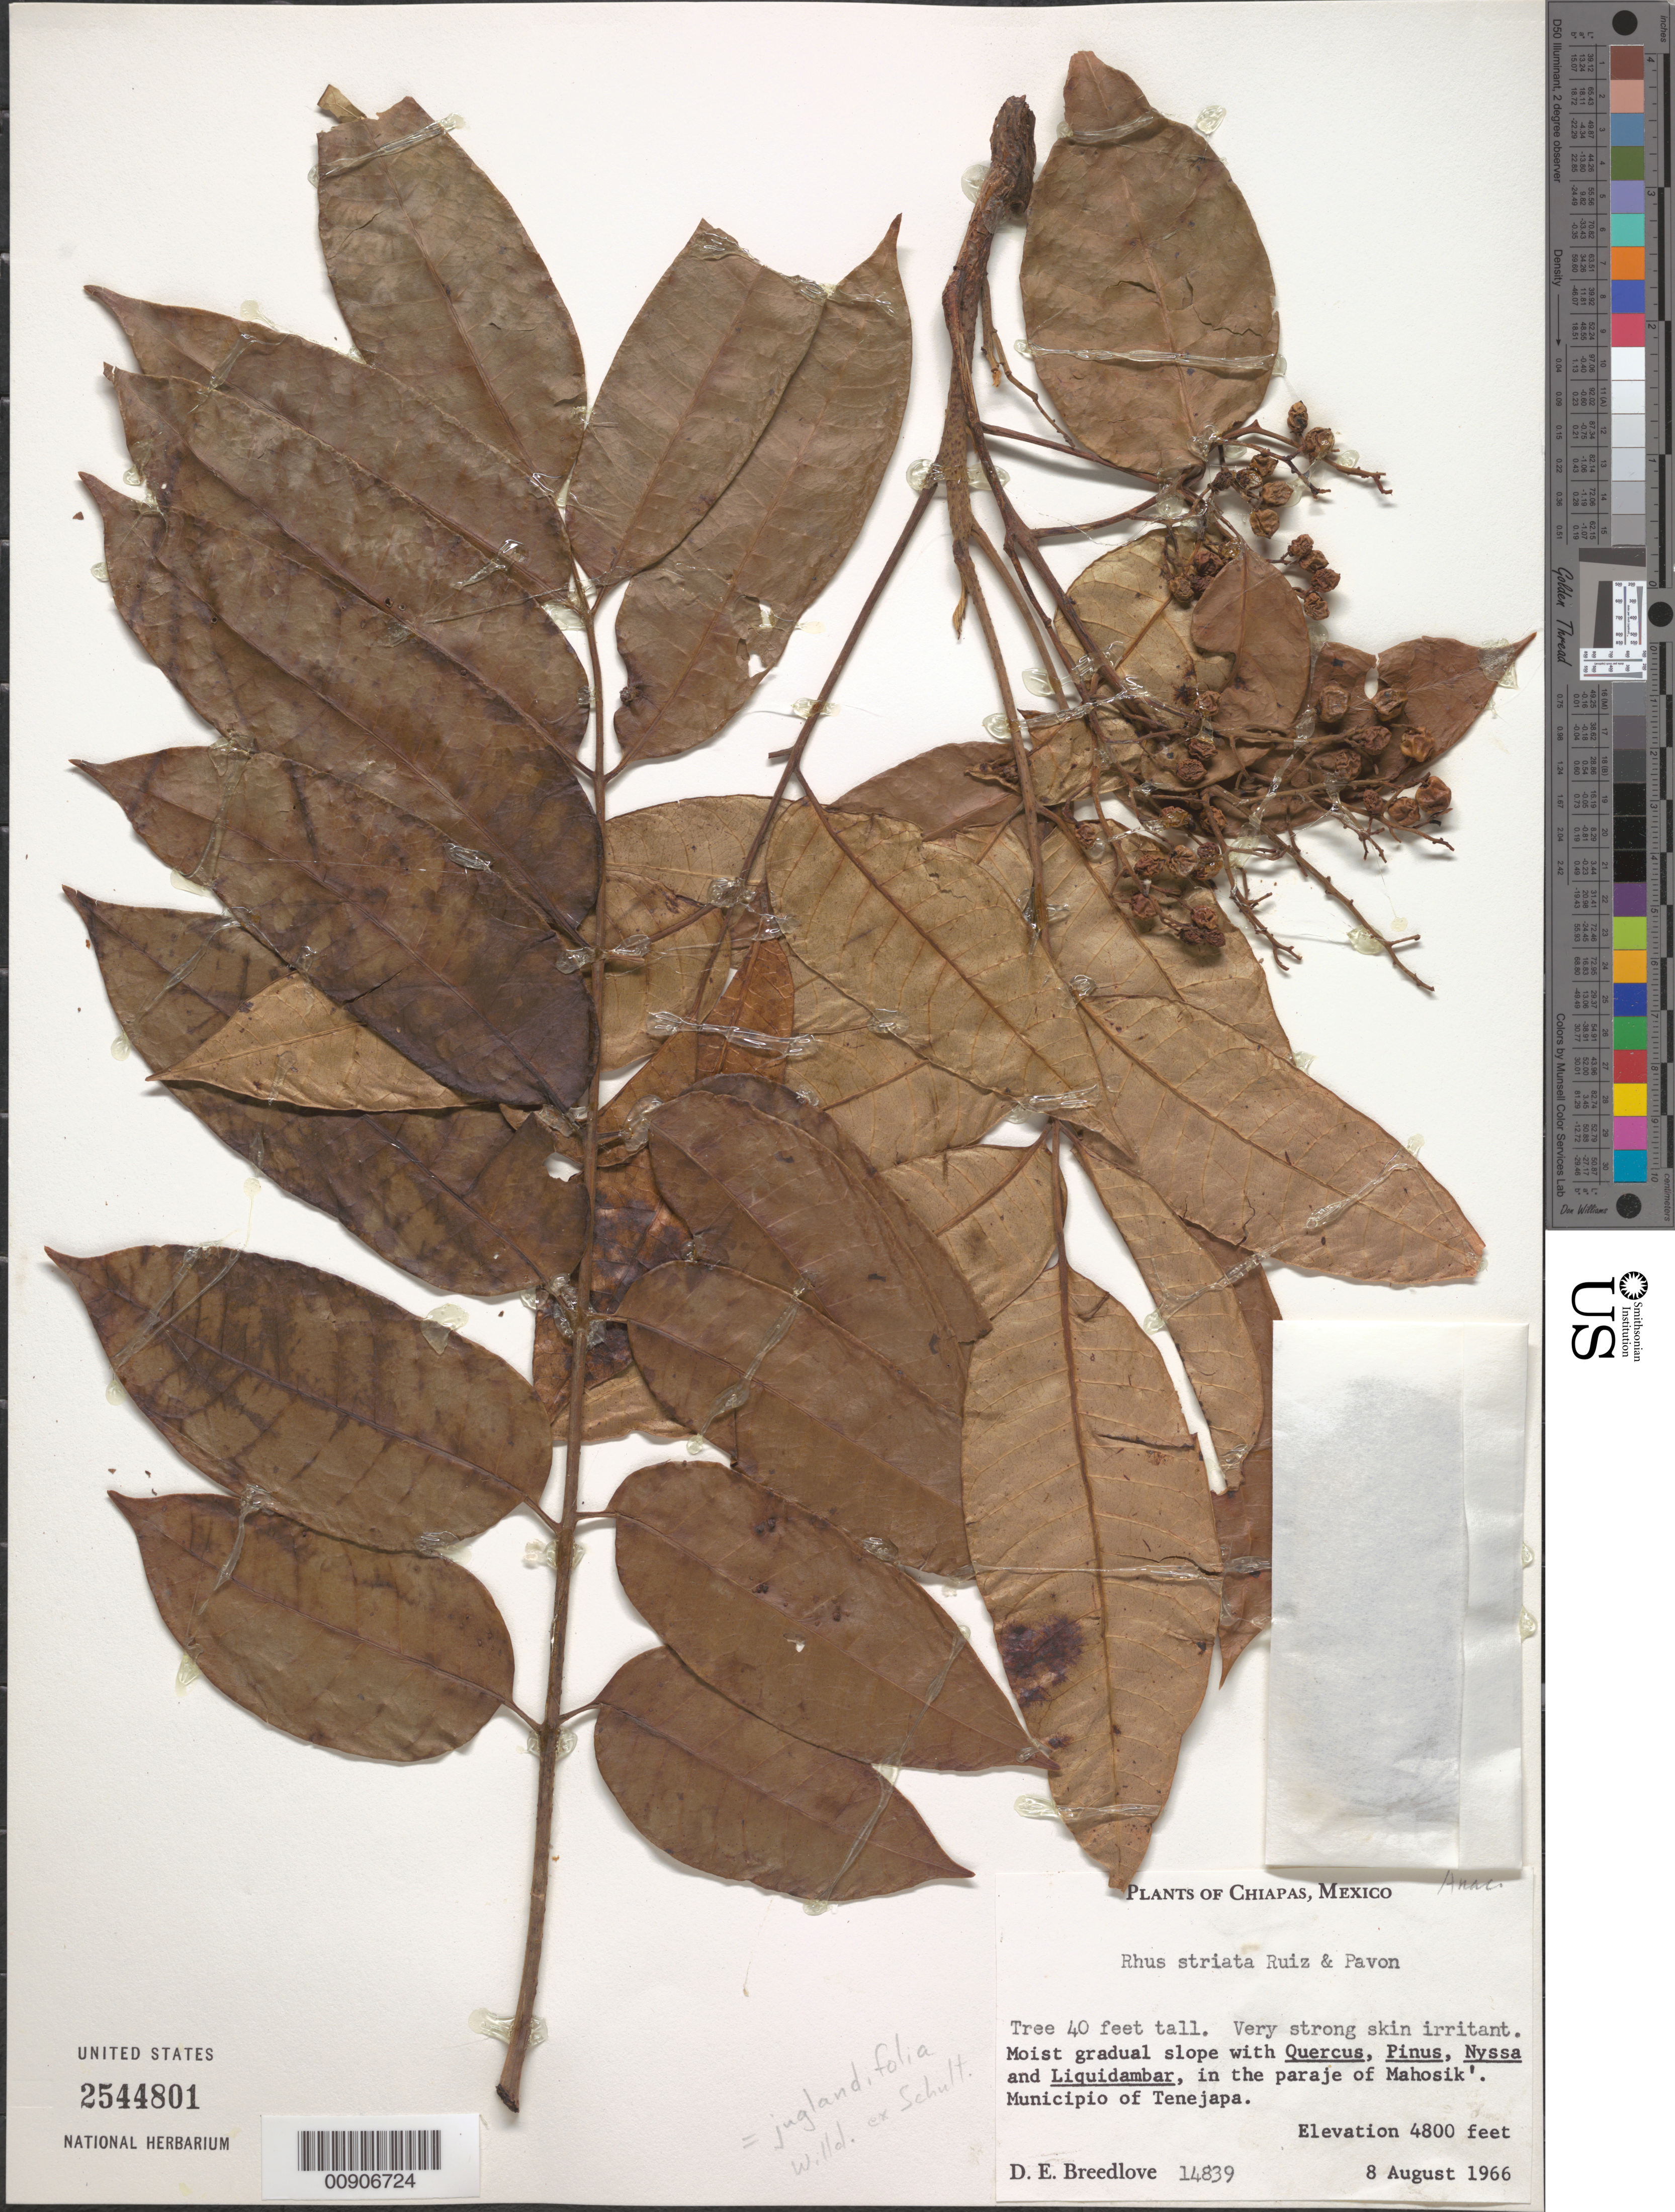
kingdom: Plantae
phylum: Tracheophyta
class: Magnoliopsida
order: Sapindales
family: Anacardiaceae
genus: Toxicodendron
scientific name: Toxicodendron striatum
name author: (Ruiz & Pav.) Kuntze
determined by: Mitchell, John D.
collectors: D. E. Breedlove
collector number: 14839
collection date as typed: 08 Aug 1966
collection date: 1966-08-08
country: Mexico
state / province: Chiapas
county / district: Tenejapa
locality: In the paraje of Mahosik'. Municipio of Tenejapa, Chiapas.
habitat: Moist gradual slope with Quercus, Pinus, Nyssa and Liquidambar.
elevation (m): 1463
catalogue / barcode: US 2544801